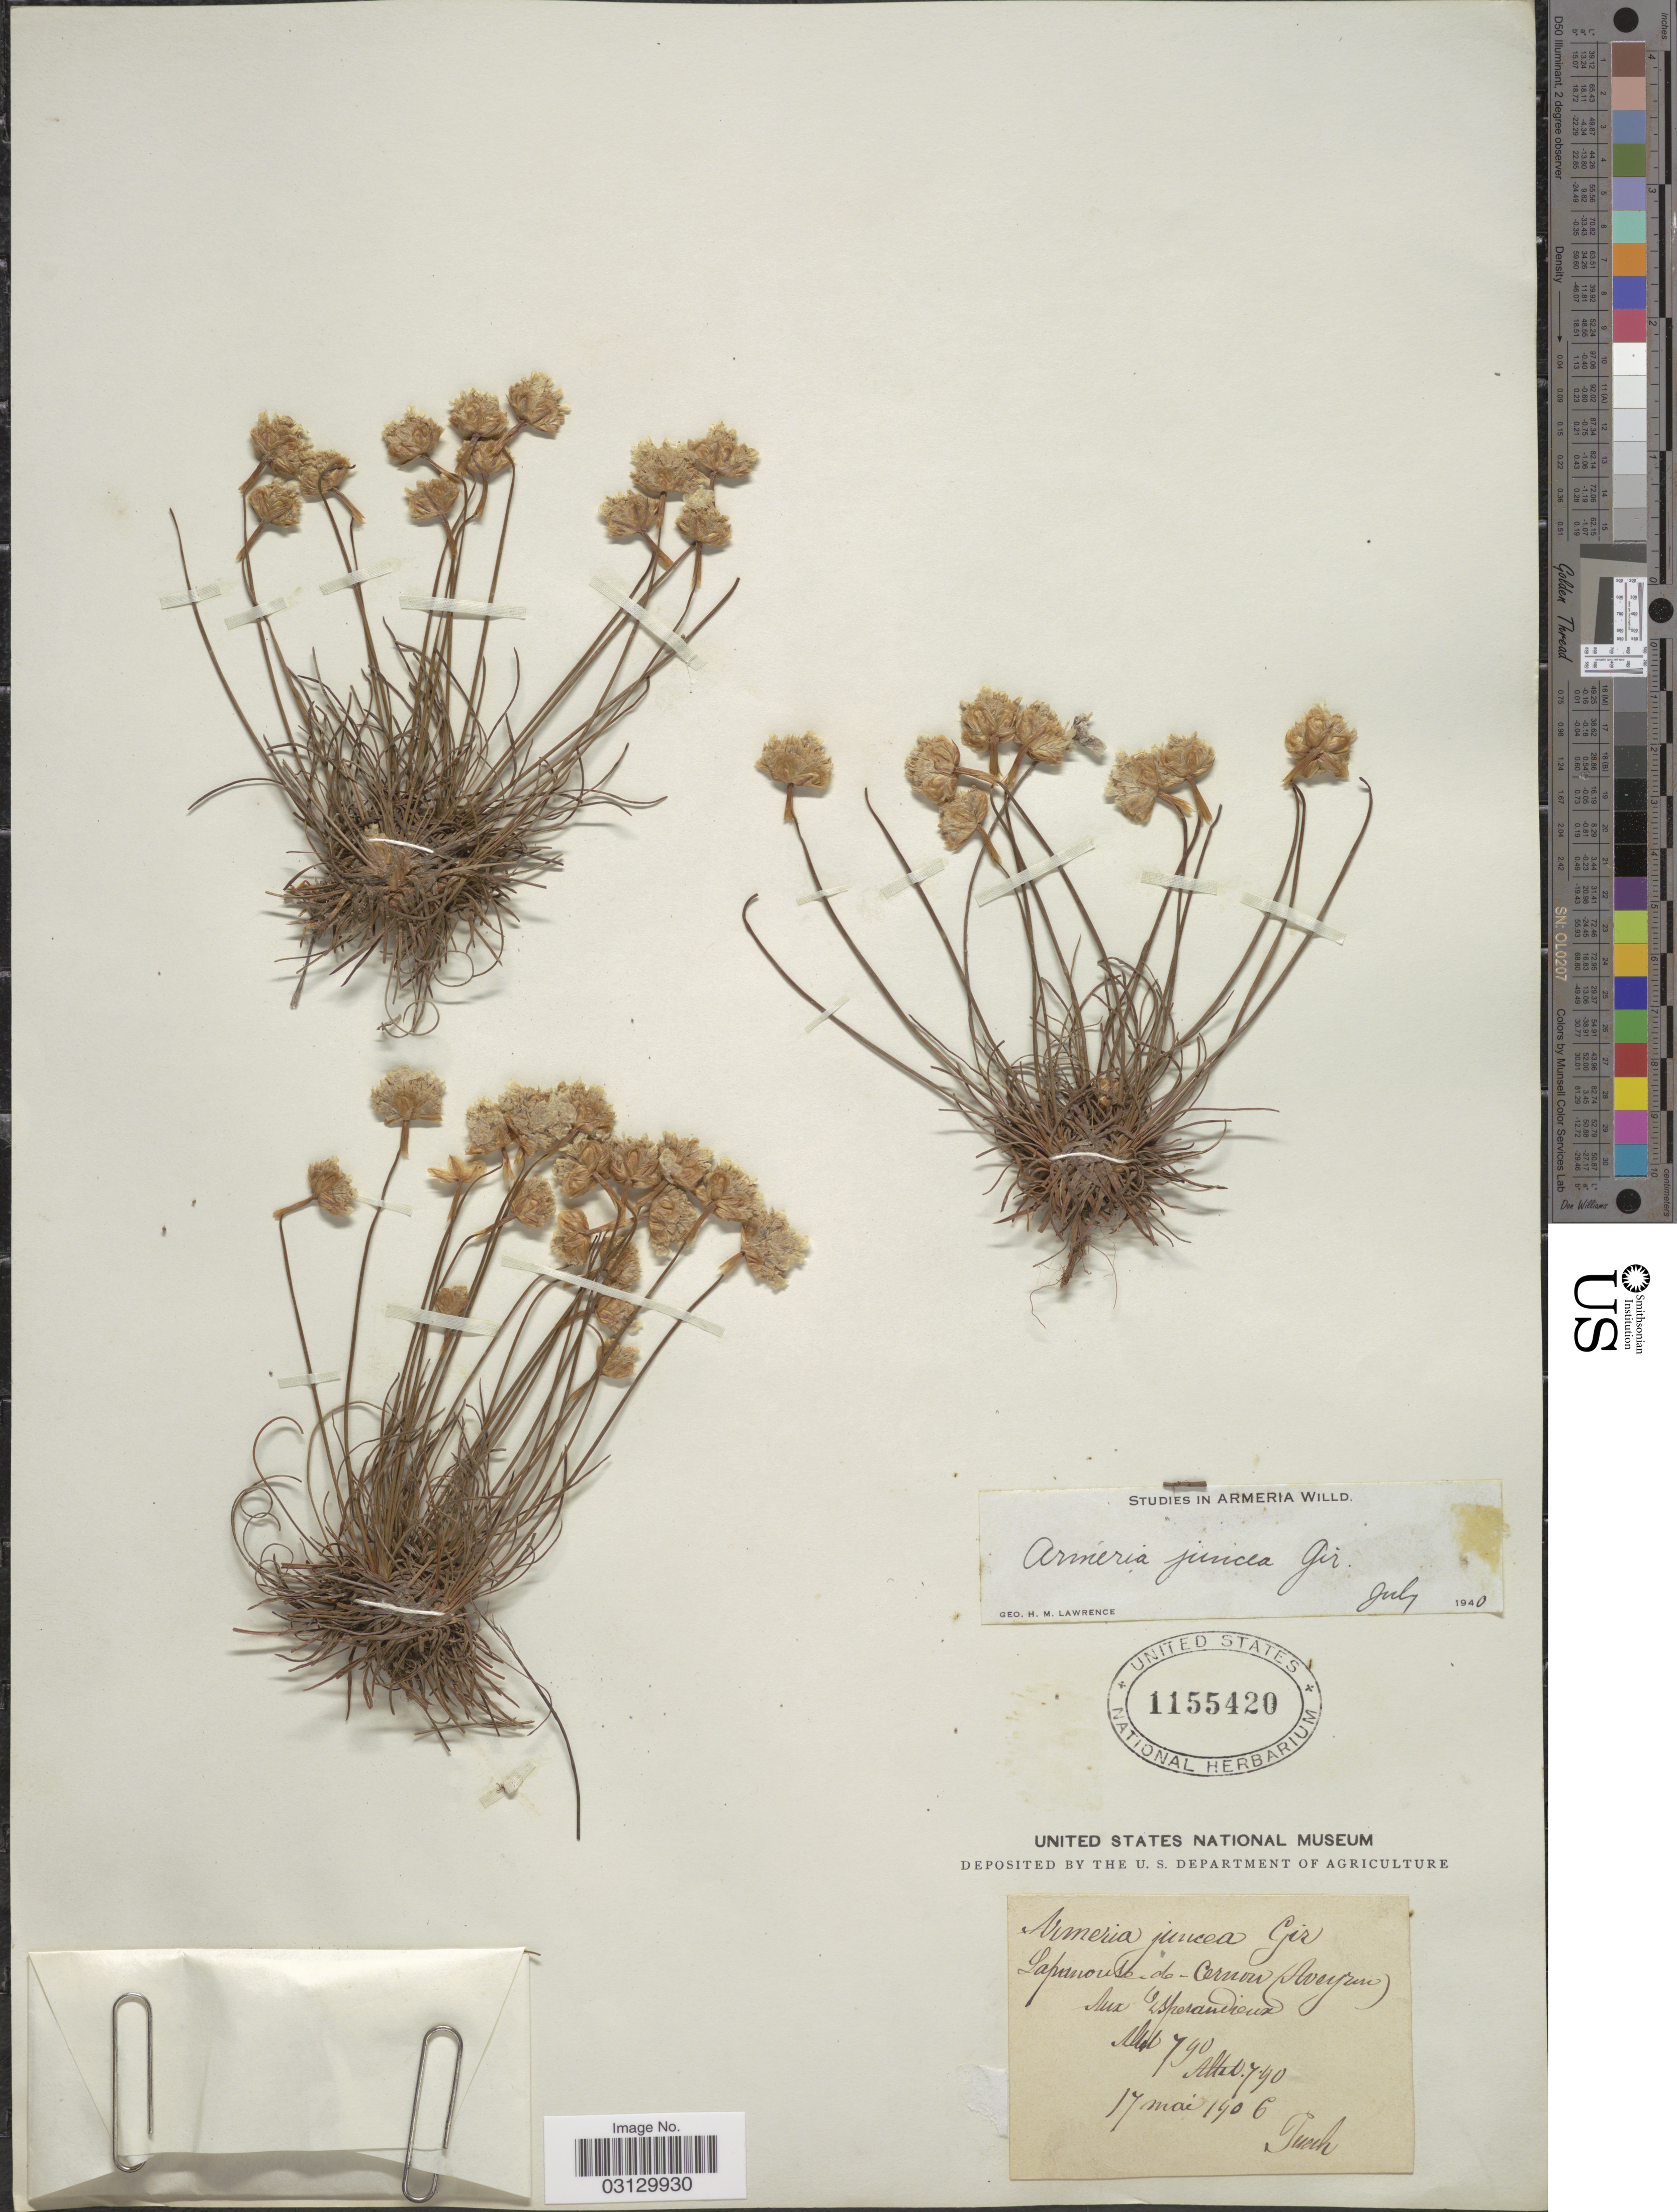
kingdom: Plantae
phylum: Tracheophyta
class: Magnoliopsida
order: Caryophyllales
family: Plumbaginaceae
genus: Armeria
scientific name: Armeria girardii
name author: (Link) Litard. & Bernis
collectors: Puech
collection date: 1906-05-17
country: France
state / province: Occitanie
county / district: Aveyron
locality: Lapanouse de Cernon (Aveyron), Aux Esperandieux [interpreted].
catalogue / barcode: US 1155420